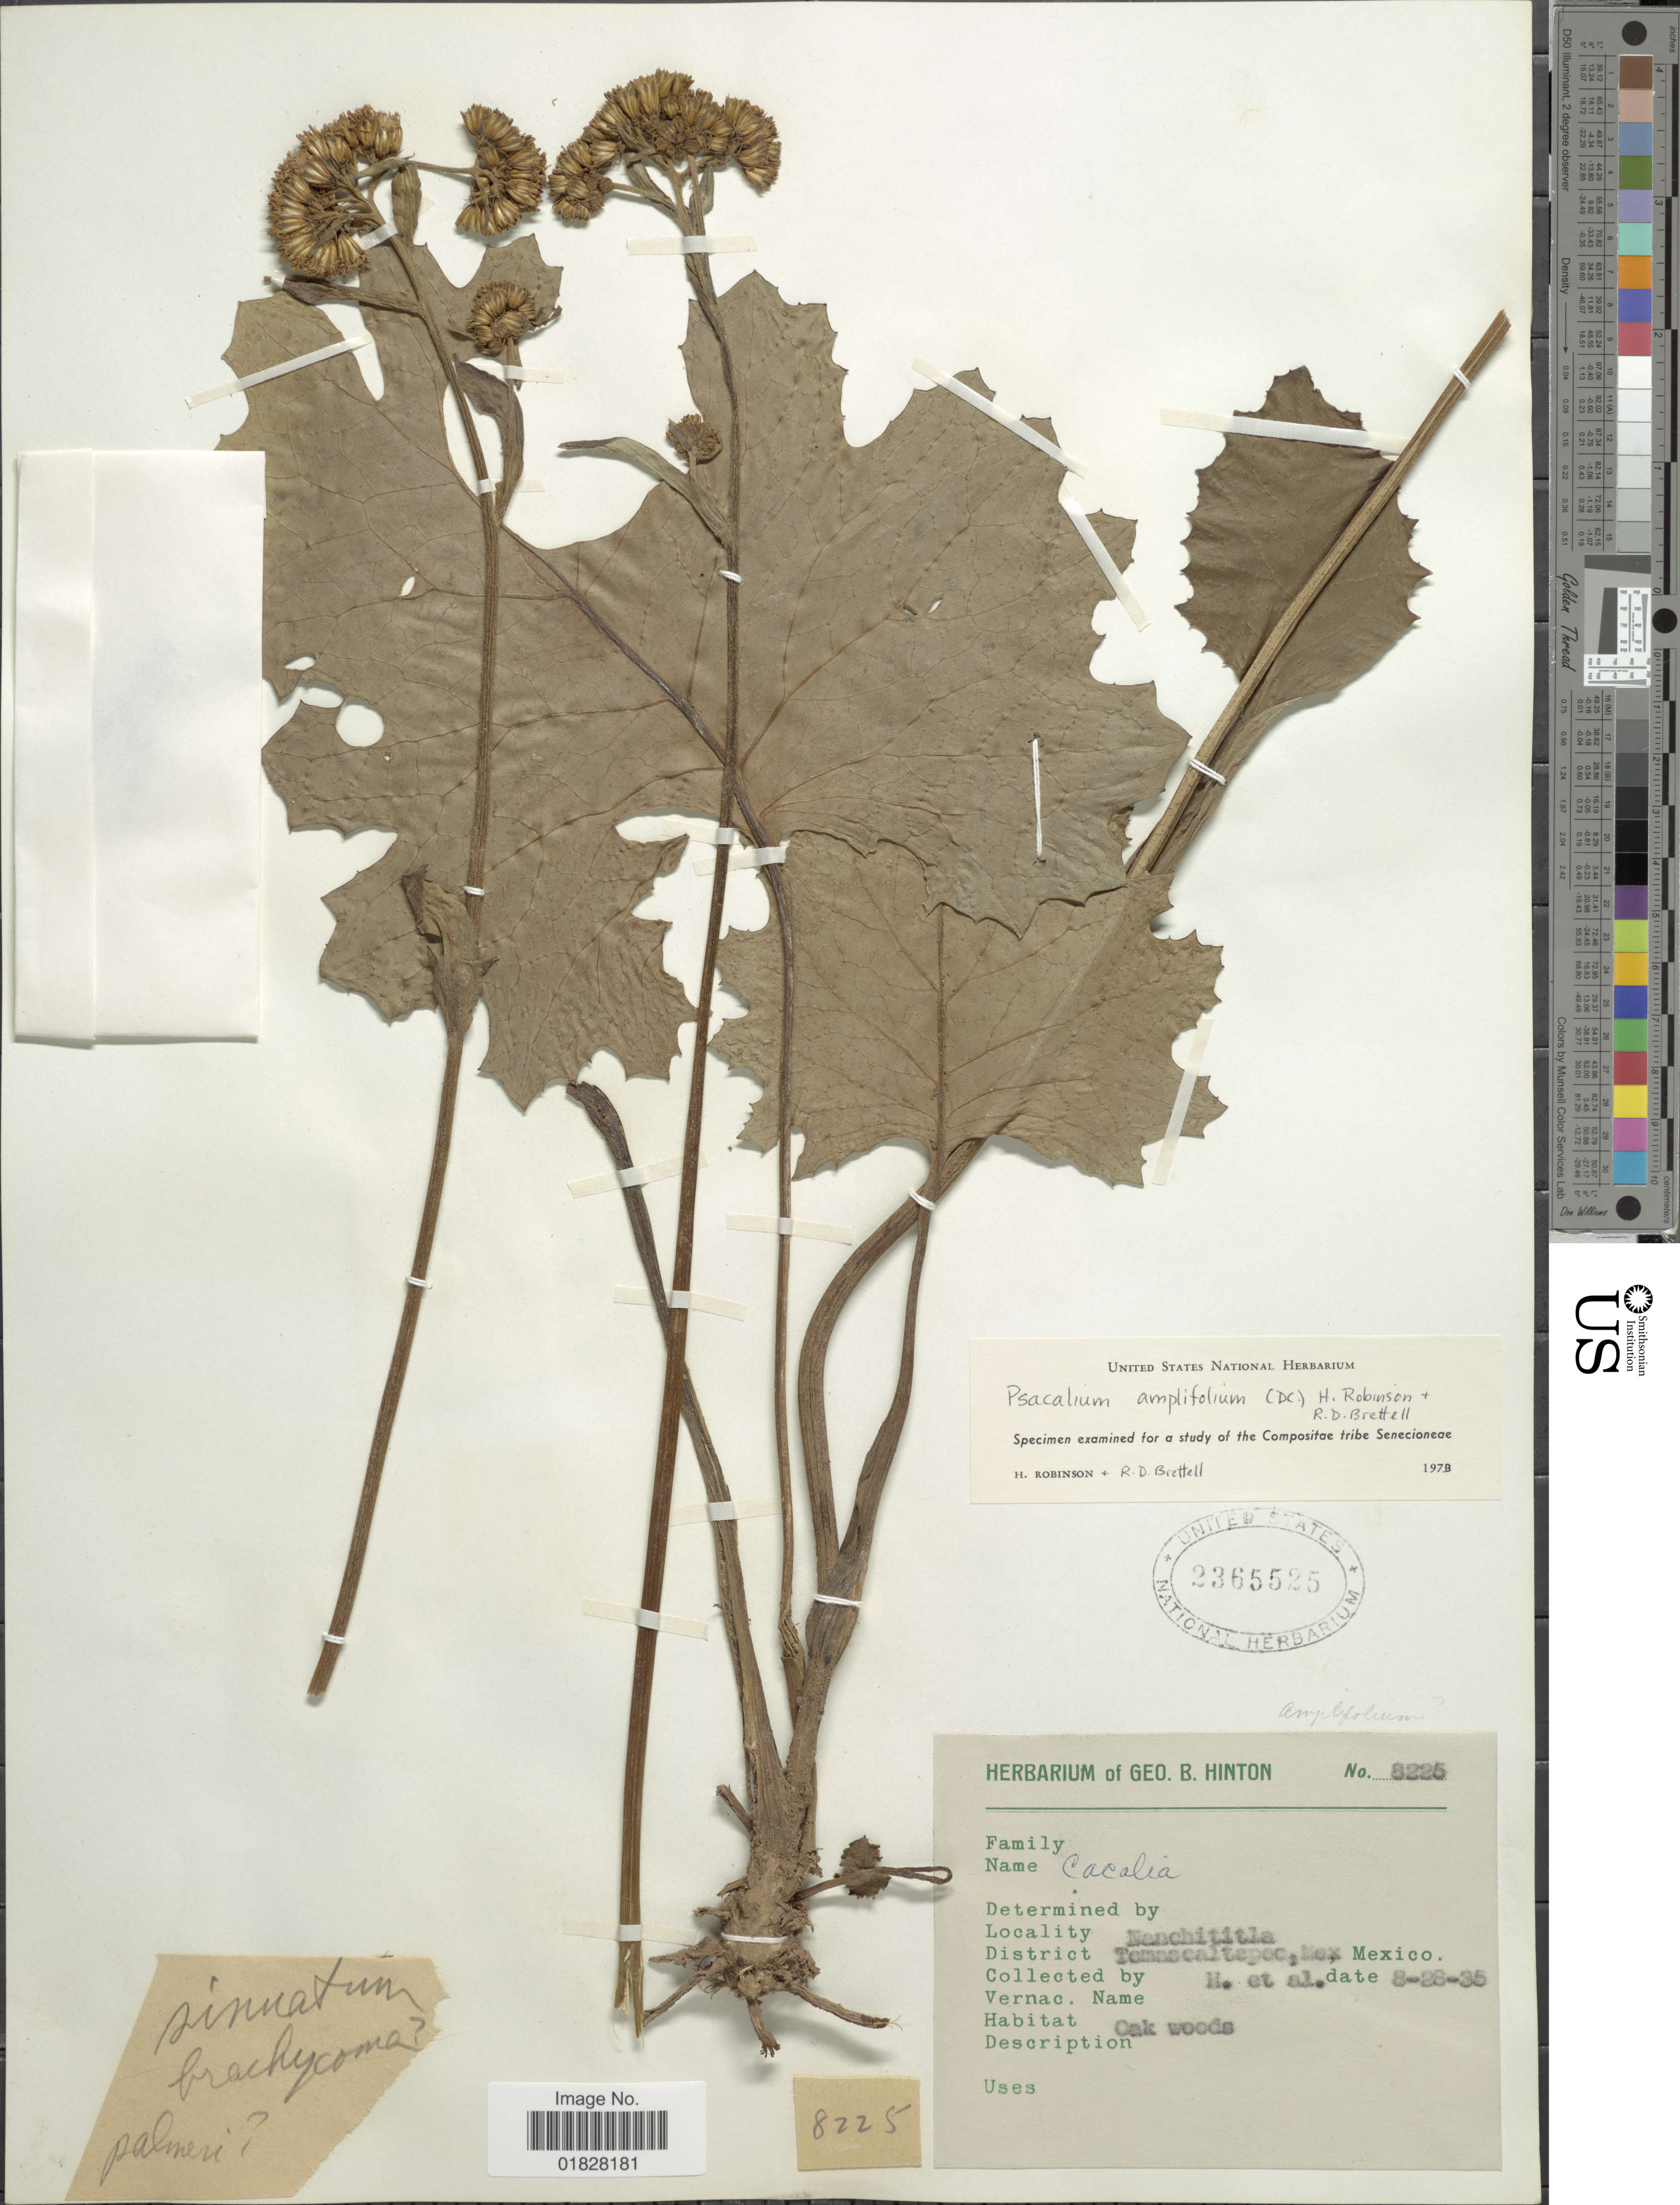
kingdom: Plantae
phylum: Tracheophyta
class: Magnoliopsida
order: Asterales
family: Asteraceae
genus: Psacalium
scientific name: Psacalium amplifolium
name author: (DC.) H. Rob. & Brettell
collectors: G. B. Hinton & et al.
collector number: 8225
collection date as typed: Transcribed d/m/y: 28/8/35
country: Mexico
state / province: México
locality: Nanchititla. District Temascaltepec, Mex., Mexico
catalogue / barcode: US 2365525